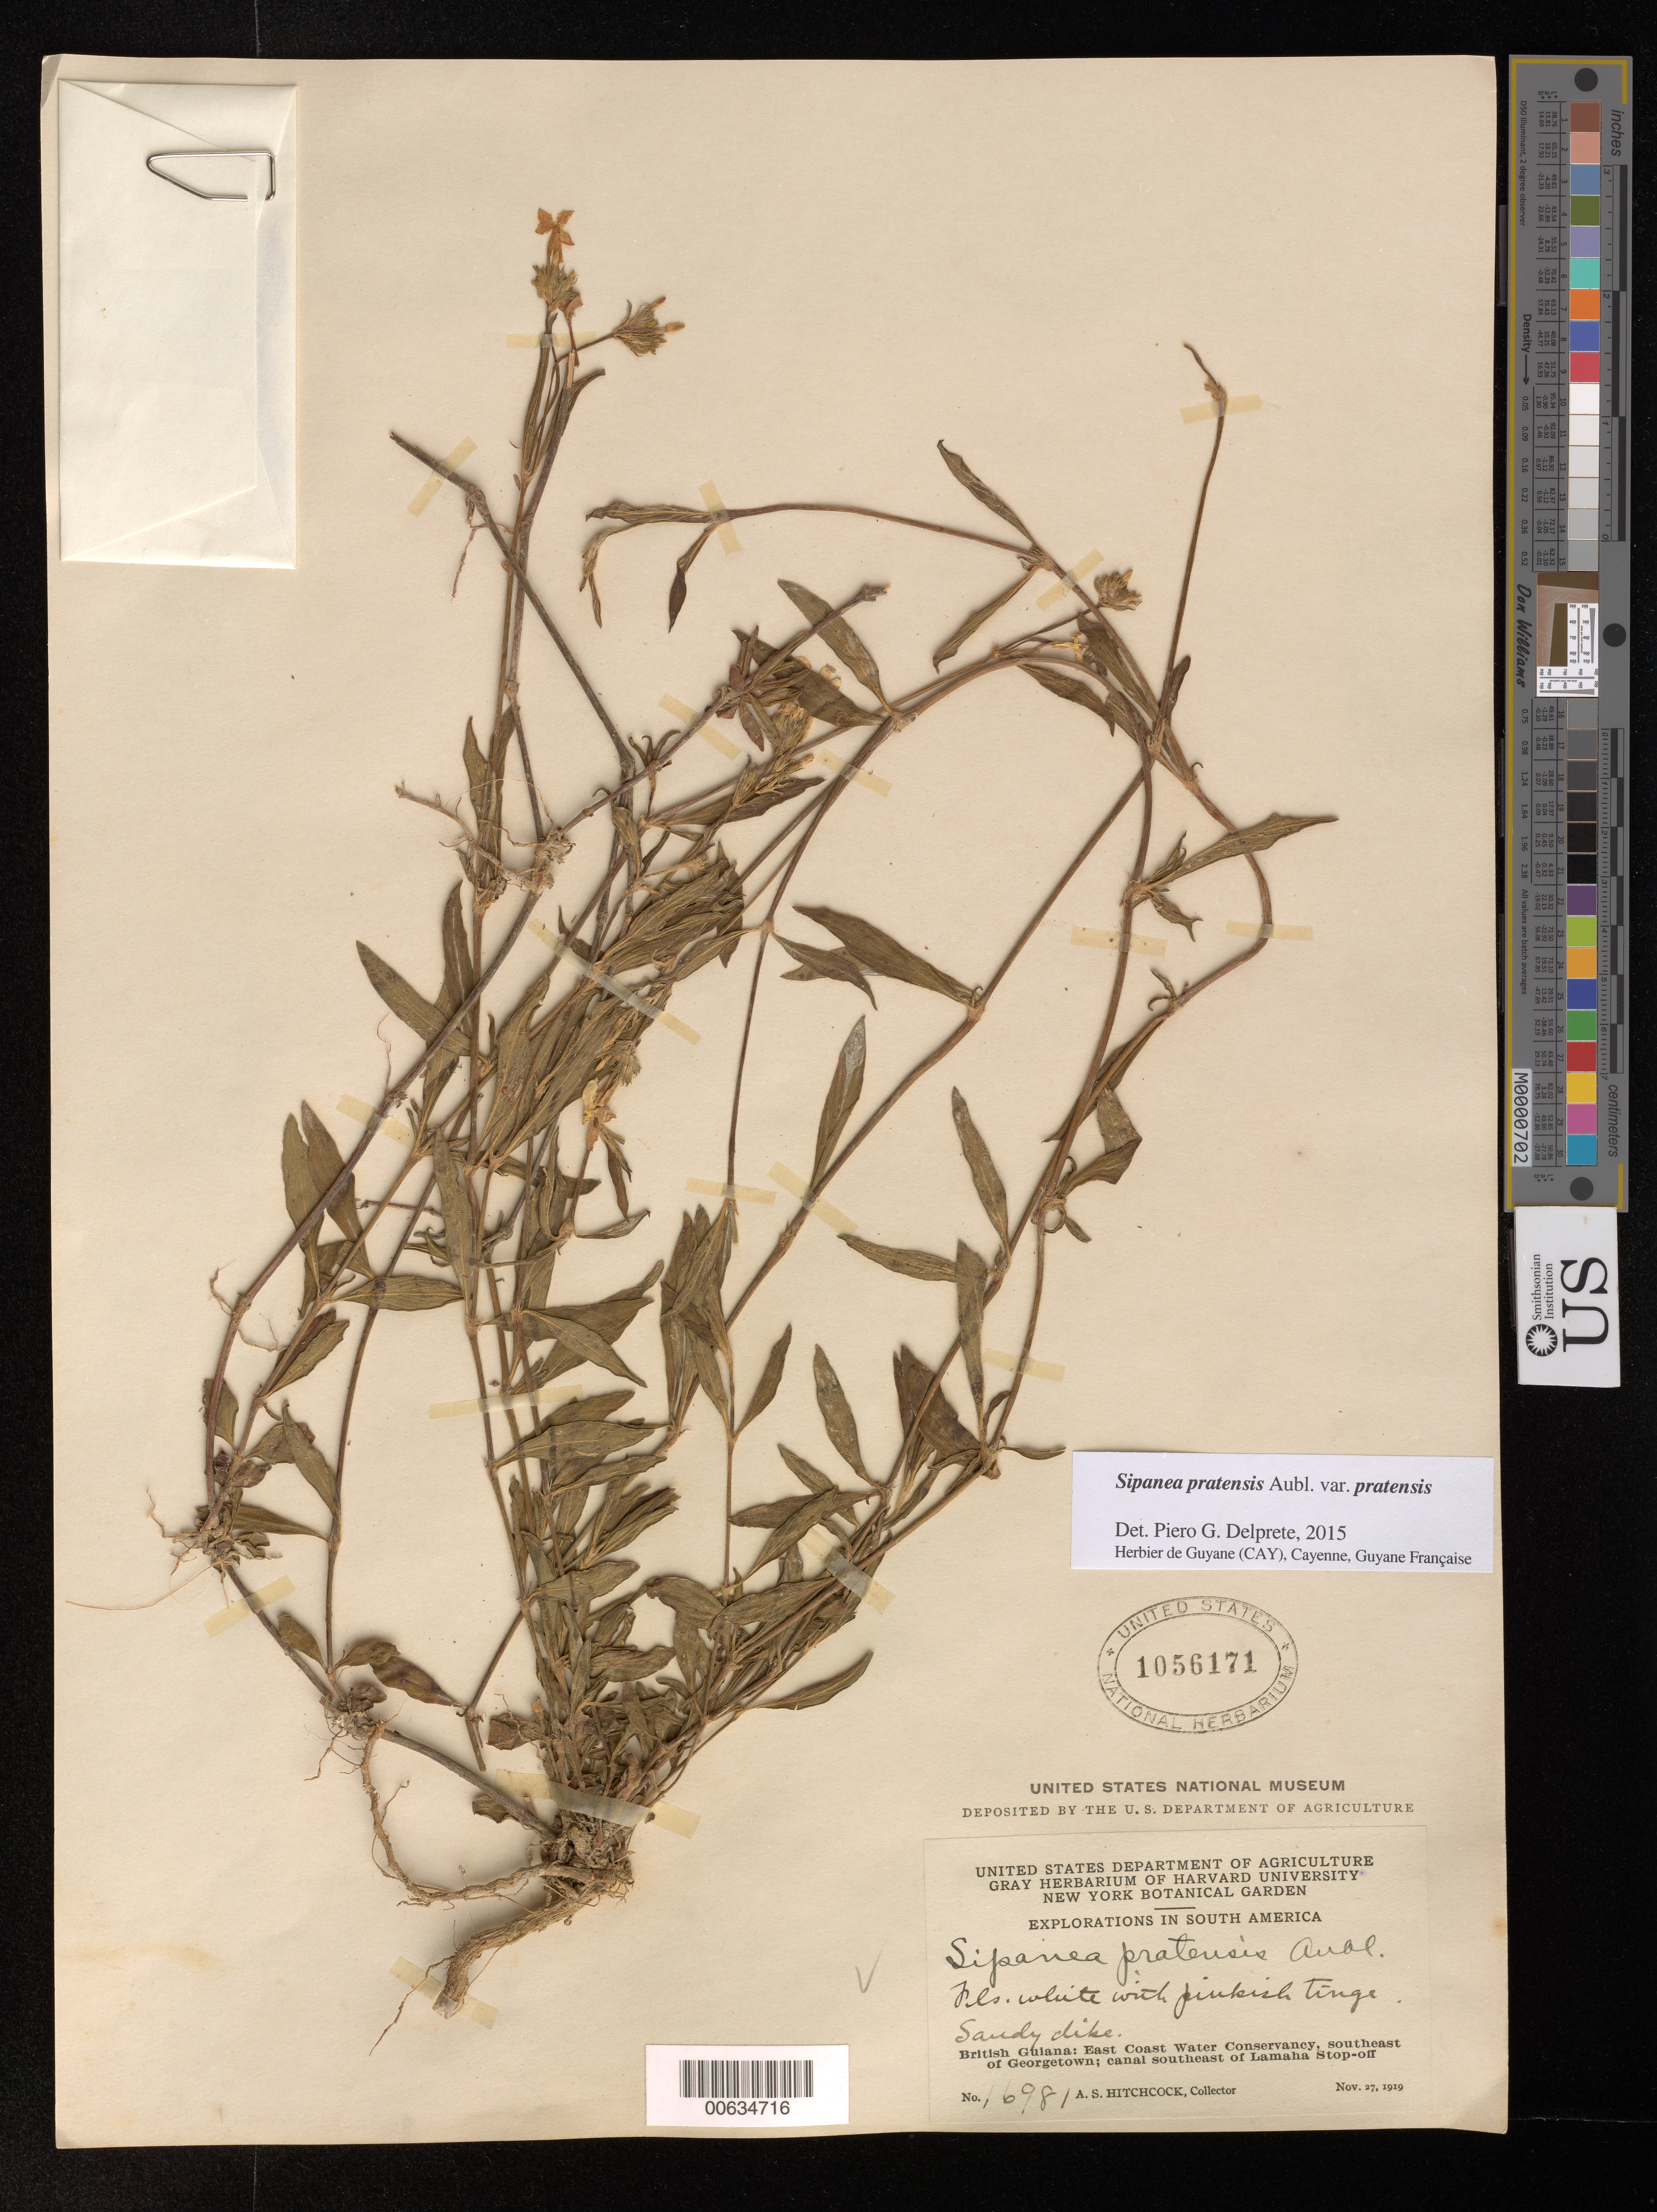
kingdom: Plantae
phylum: Tracheophyta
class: Magnoliopsida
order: Gentianales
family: Rubiaceae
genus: Sipanea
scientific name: Sipanea pratensis var. pratensis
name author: Aubl.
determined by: Delprete, P. G., Herb. de Guyane Cay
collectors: A. S. Hitchcock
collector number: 16981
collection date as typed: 27-Nov-19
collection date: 1919-11-27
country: Guyana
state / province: Demerara-Mahaica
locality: Georgetown, SE of, East Coast Water Conservancy; canal SE of Lamaha Stop-off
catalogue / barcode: US 1056171